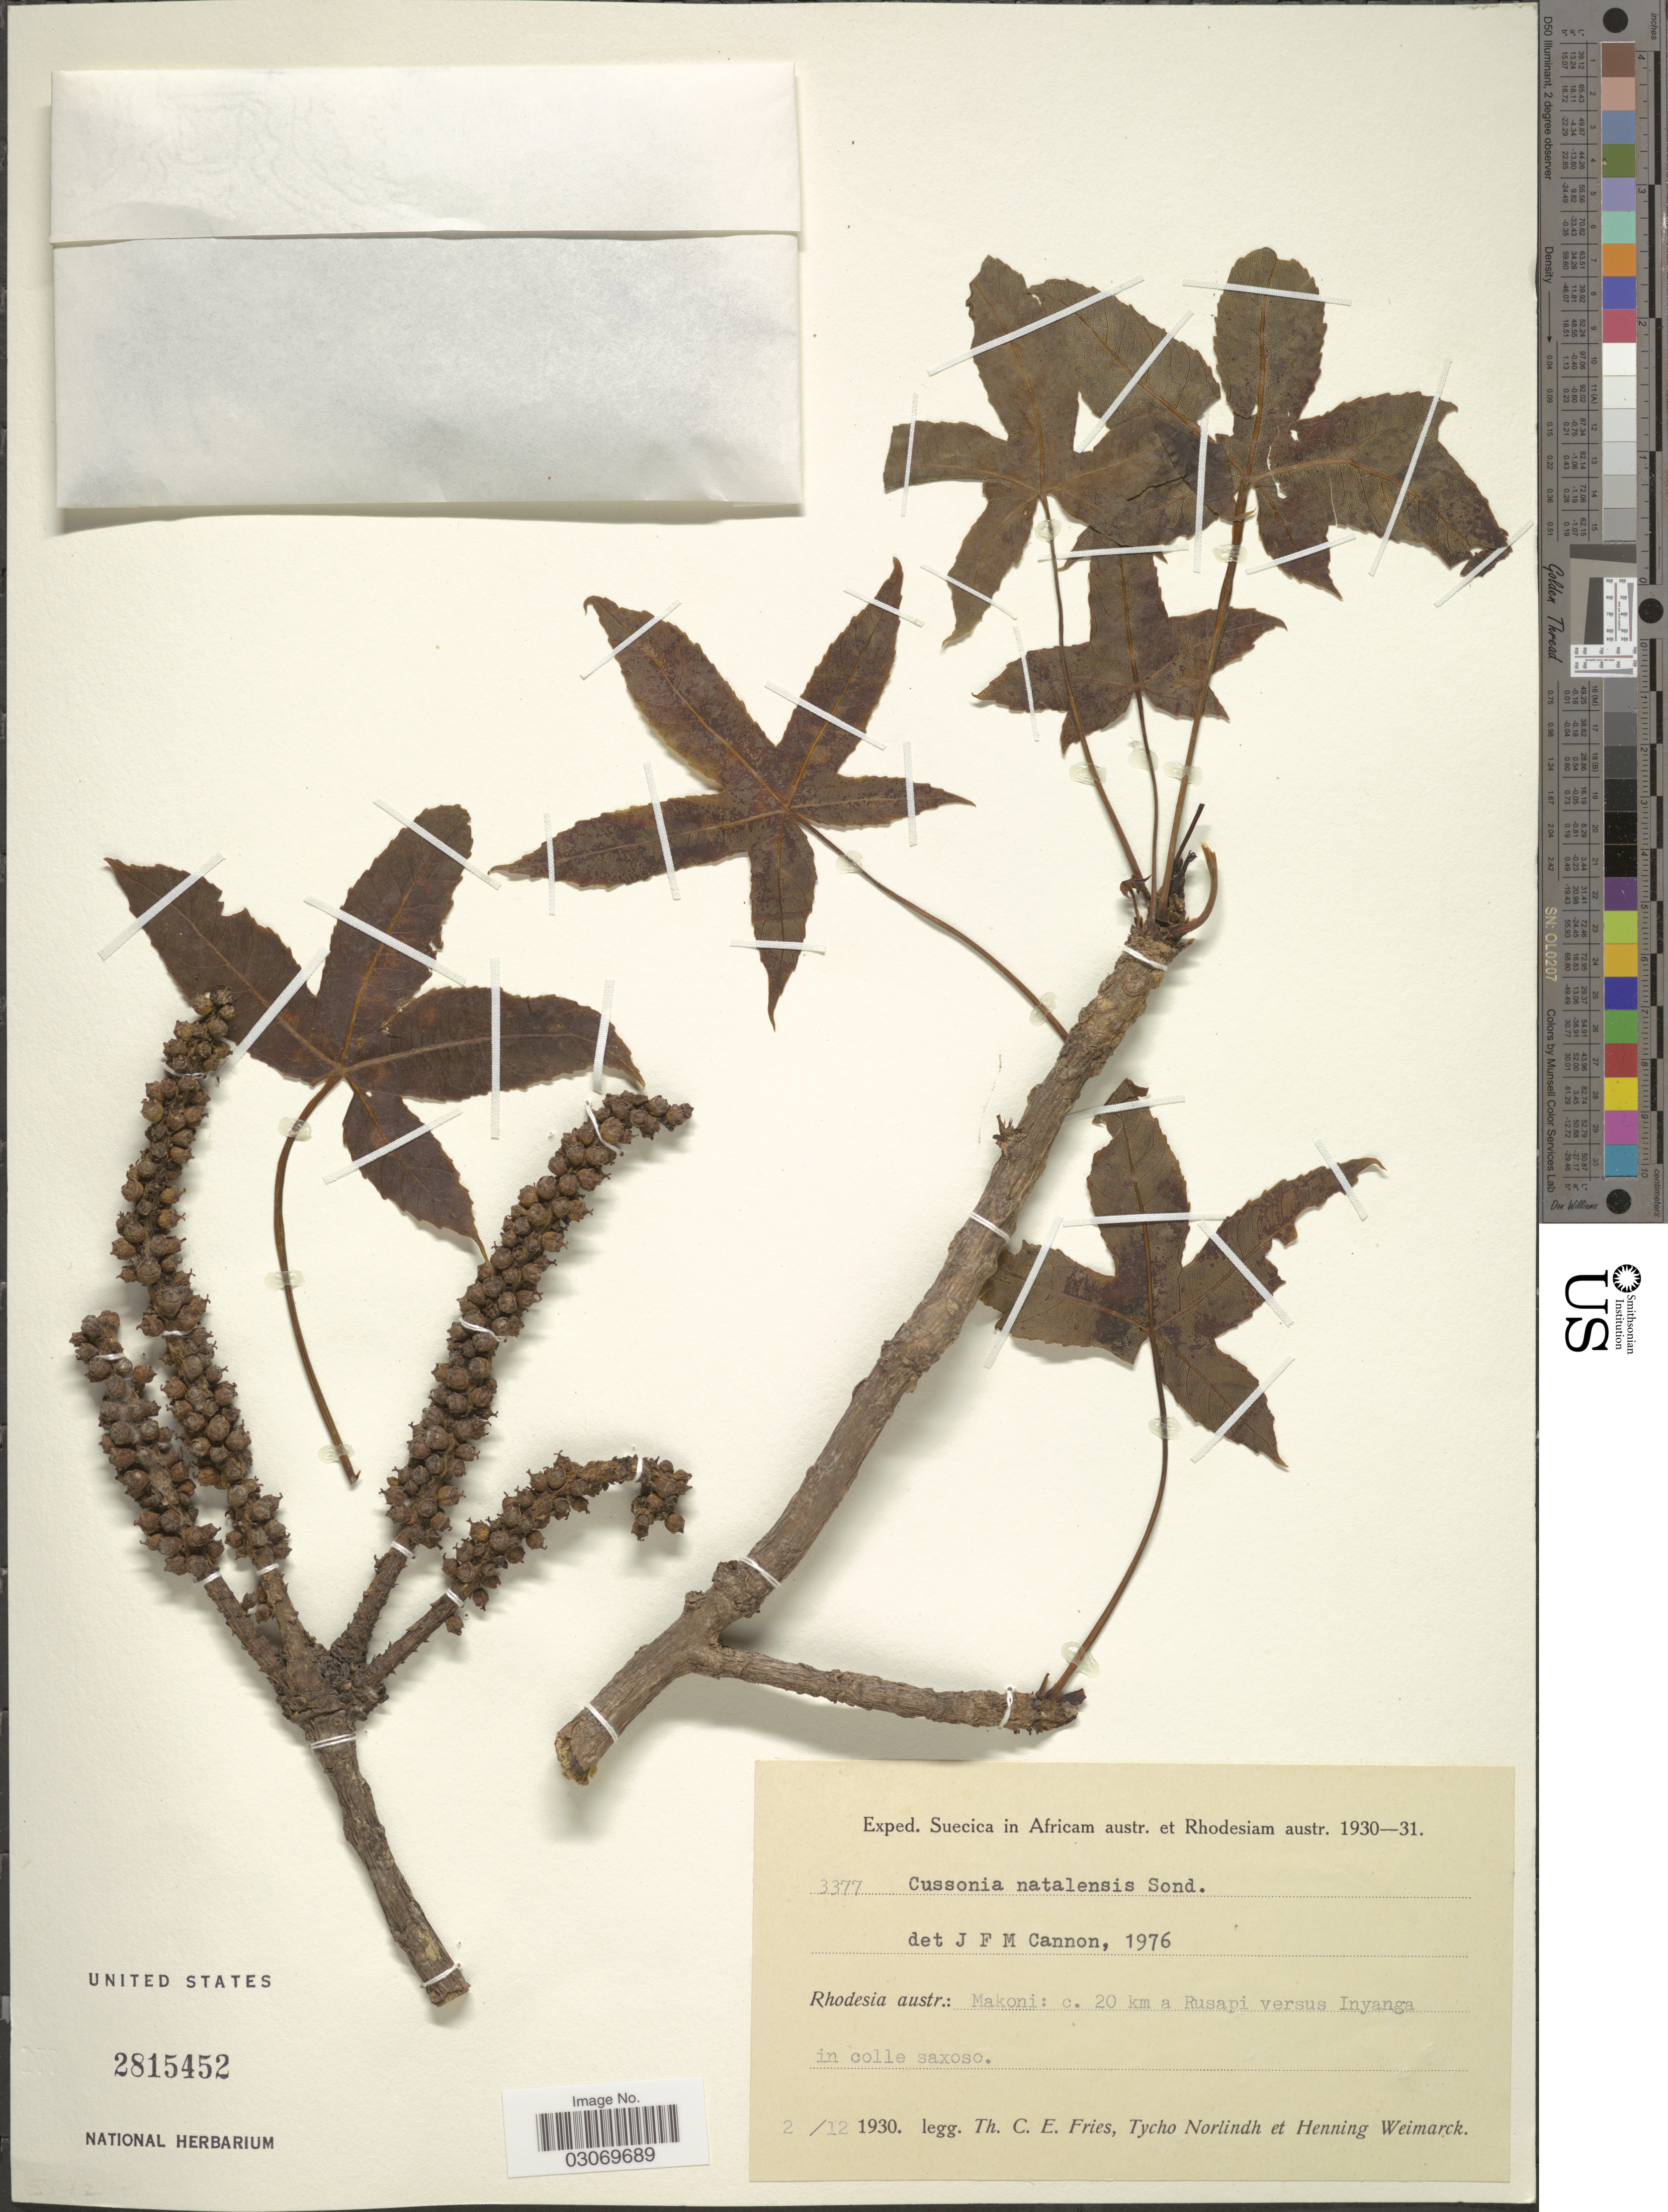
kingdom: Plantae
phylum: Tracheophyta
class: Magnoliopsida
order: Apiales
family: Araliaceae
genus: Cussonia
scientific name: Cussonia natalensis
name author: Sond.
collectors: T. C. E. Fries, N. T. Norlindh & H. Weimarck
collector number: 3377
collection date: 1930-12-02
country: Zimbabwe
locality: Rhodesia austr.: Makoni: c. 20 km a Rusapi versus Inyanga in colle saxoso.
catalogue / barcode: US 2815452